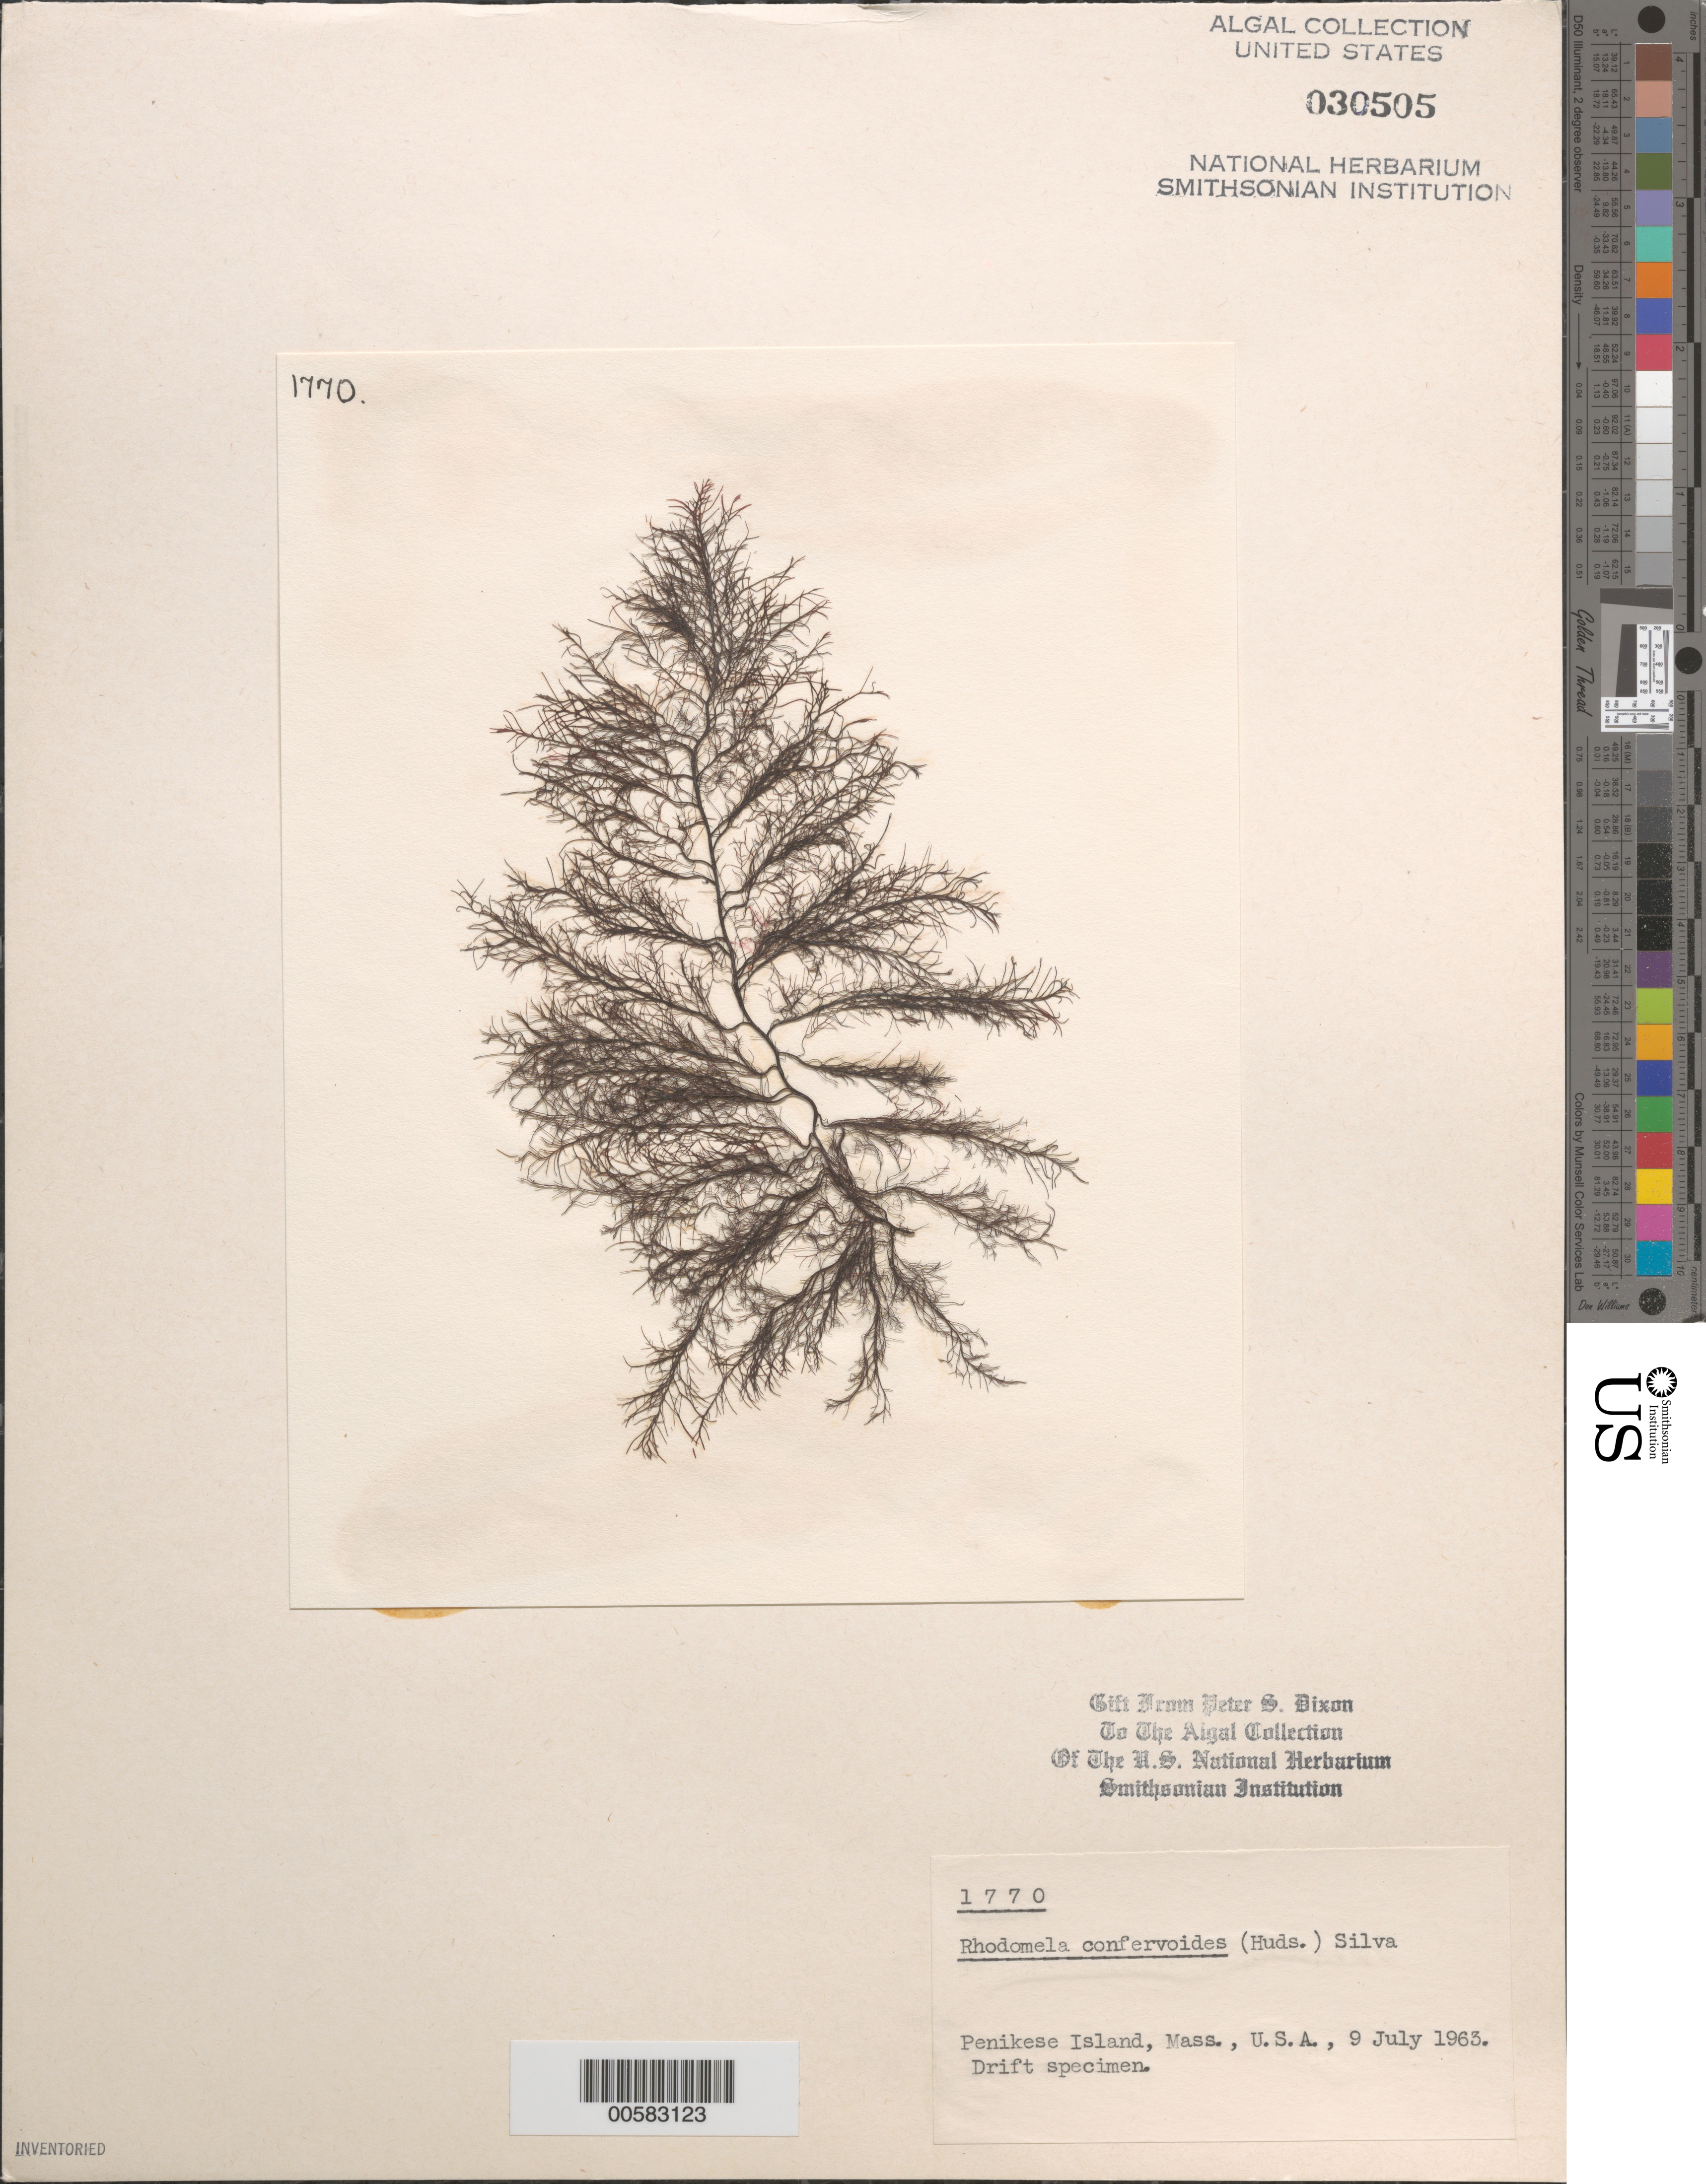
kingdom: Plantae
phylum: Rhodophyta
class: Florideophyceae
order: Ceramiales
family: Rhodomelaceae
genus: Rhodomela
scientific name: Rhodomela confervoides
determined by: Dixon, P. S.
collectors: P. S. Dixon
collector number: PSD 1770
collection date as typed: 09 Jul 1963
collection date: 1963-07-09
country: United States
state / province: Massachusetts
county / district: Dukes County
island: Penikese Island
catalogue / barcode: US 30505